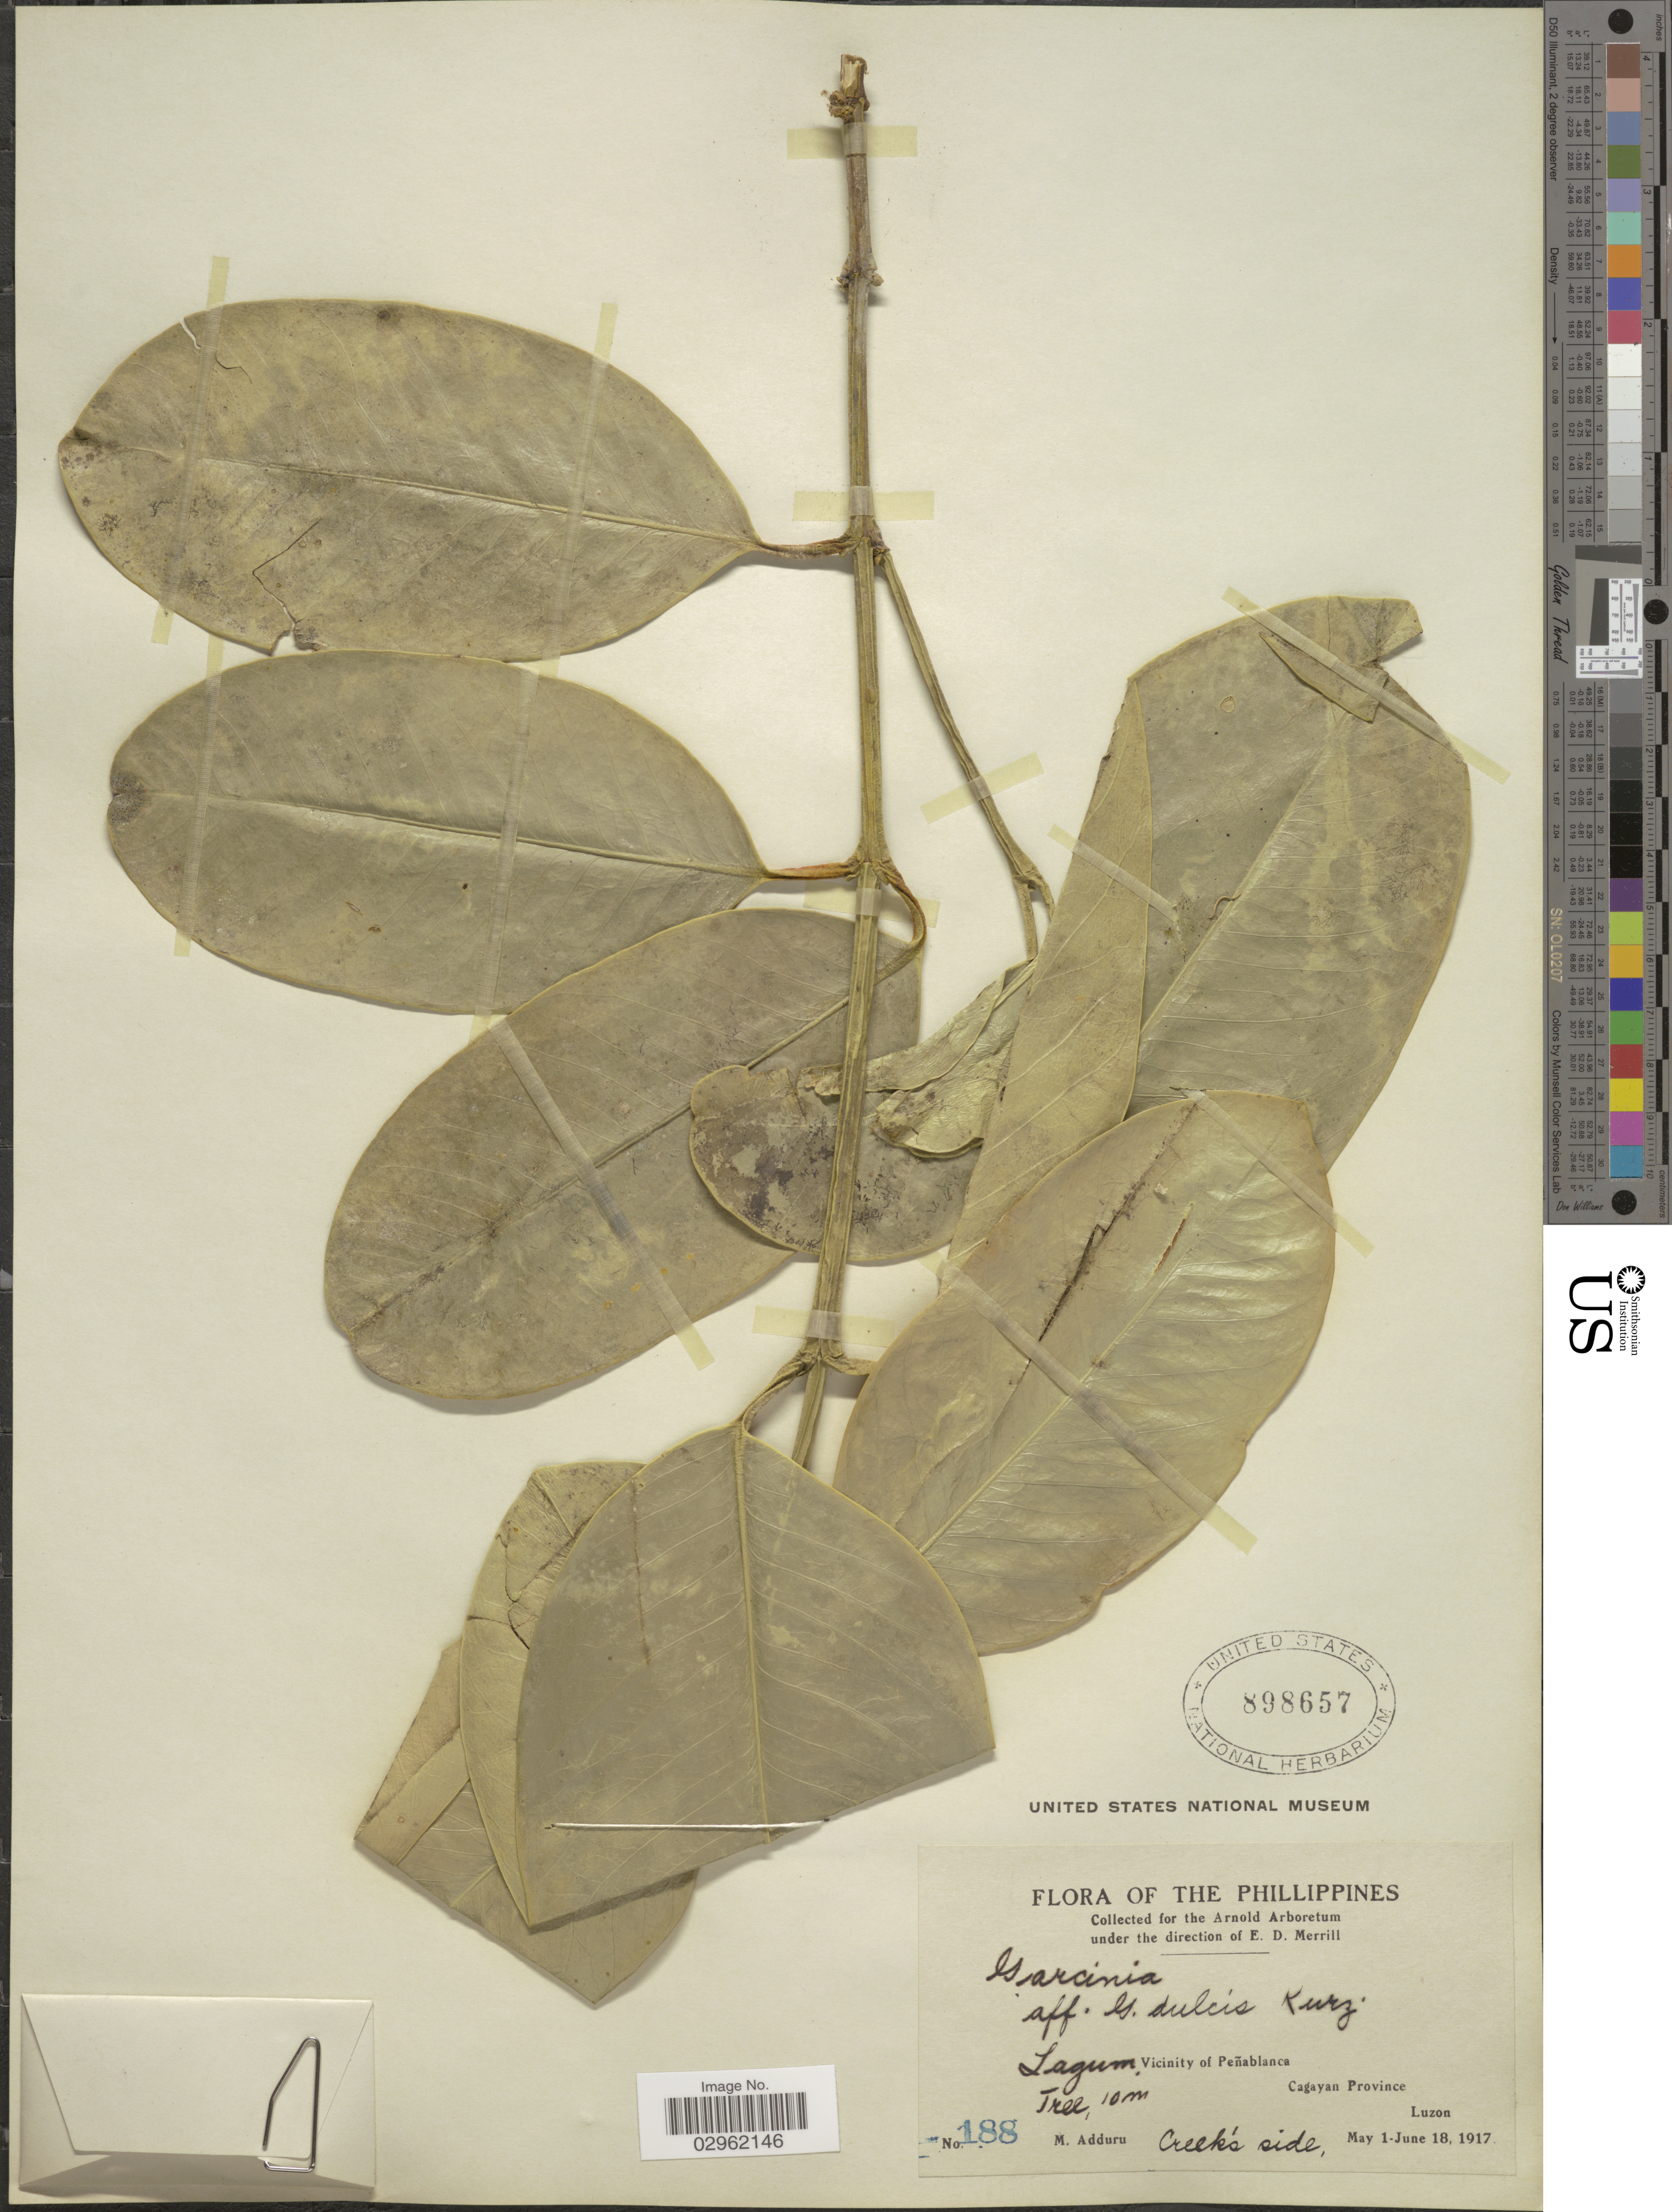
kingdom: Plantae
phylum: Tracheophyta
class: Magnoliopsida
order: Malpighiales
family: Clusiaceae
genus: Garcinia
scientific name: Garcinia dulcis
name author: (Roxb.) Kurz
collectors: M. Adduru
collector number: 188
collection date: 1917-05-01/1917-06-18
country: Philippines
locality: Lagum, Vicinity of Peñablanca. Cagayan Province. Luzon.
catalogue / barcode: US 898657